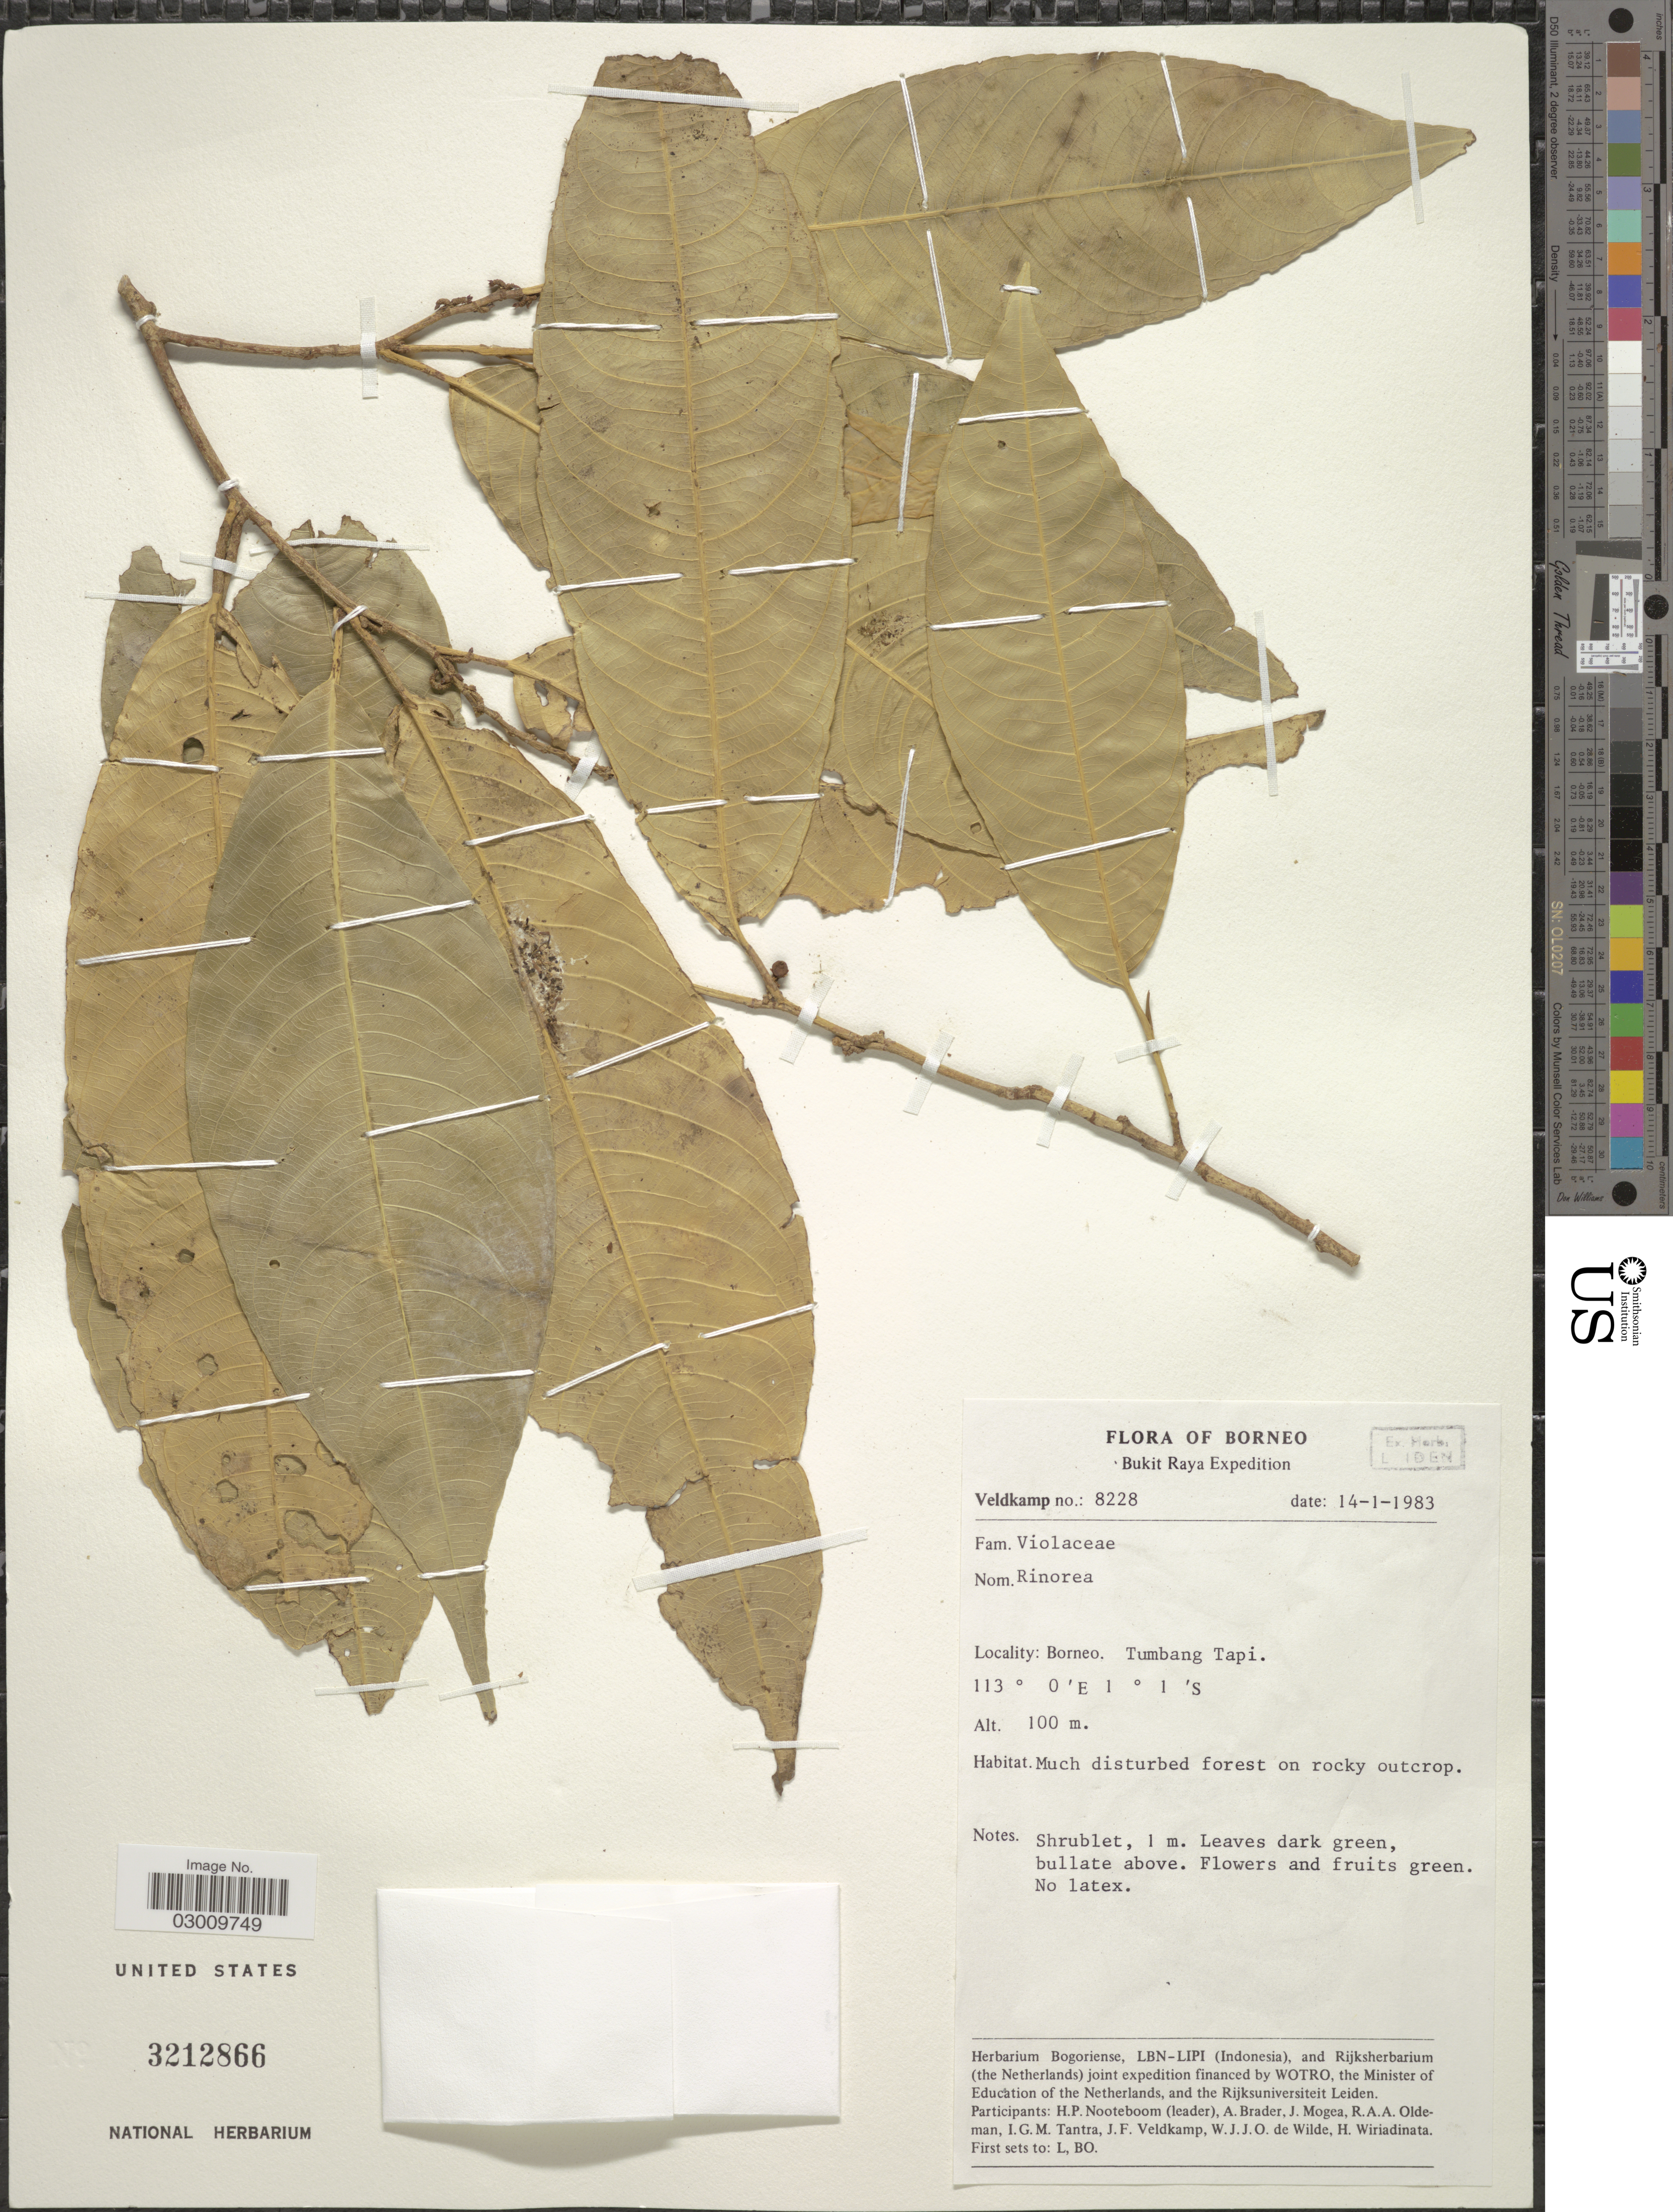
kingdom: Plantae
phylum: Tracheophyta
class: Magnoliopsida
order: Malpighiales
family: Violaceae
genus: Rinorea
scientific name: Rinorea sp.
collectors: J. F. Veldkamp, H. P. Nooteboom, A. Brader, J. Mogea & et al.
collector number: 8228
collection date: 1983-01-14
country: Indonesia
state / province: Kalimantan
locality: Borneo. Tumbang Tapi. Bukit Raya.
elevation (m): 100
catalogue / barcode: US 3212866